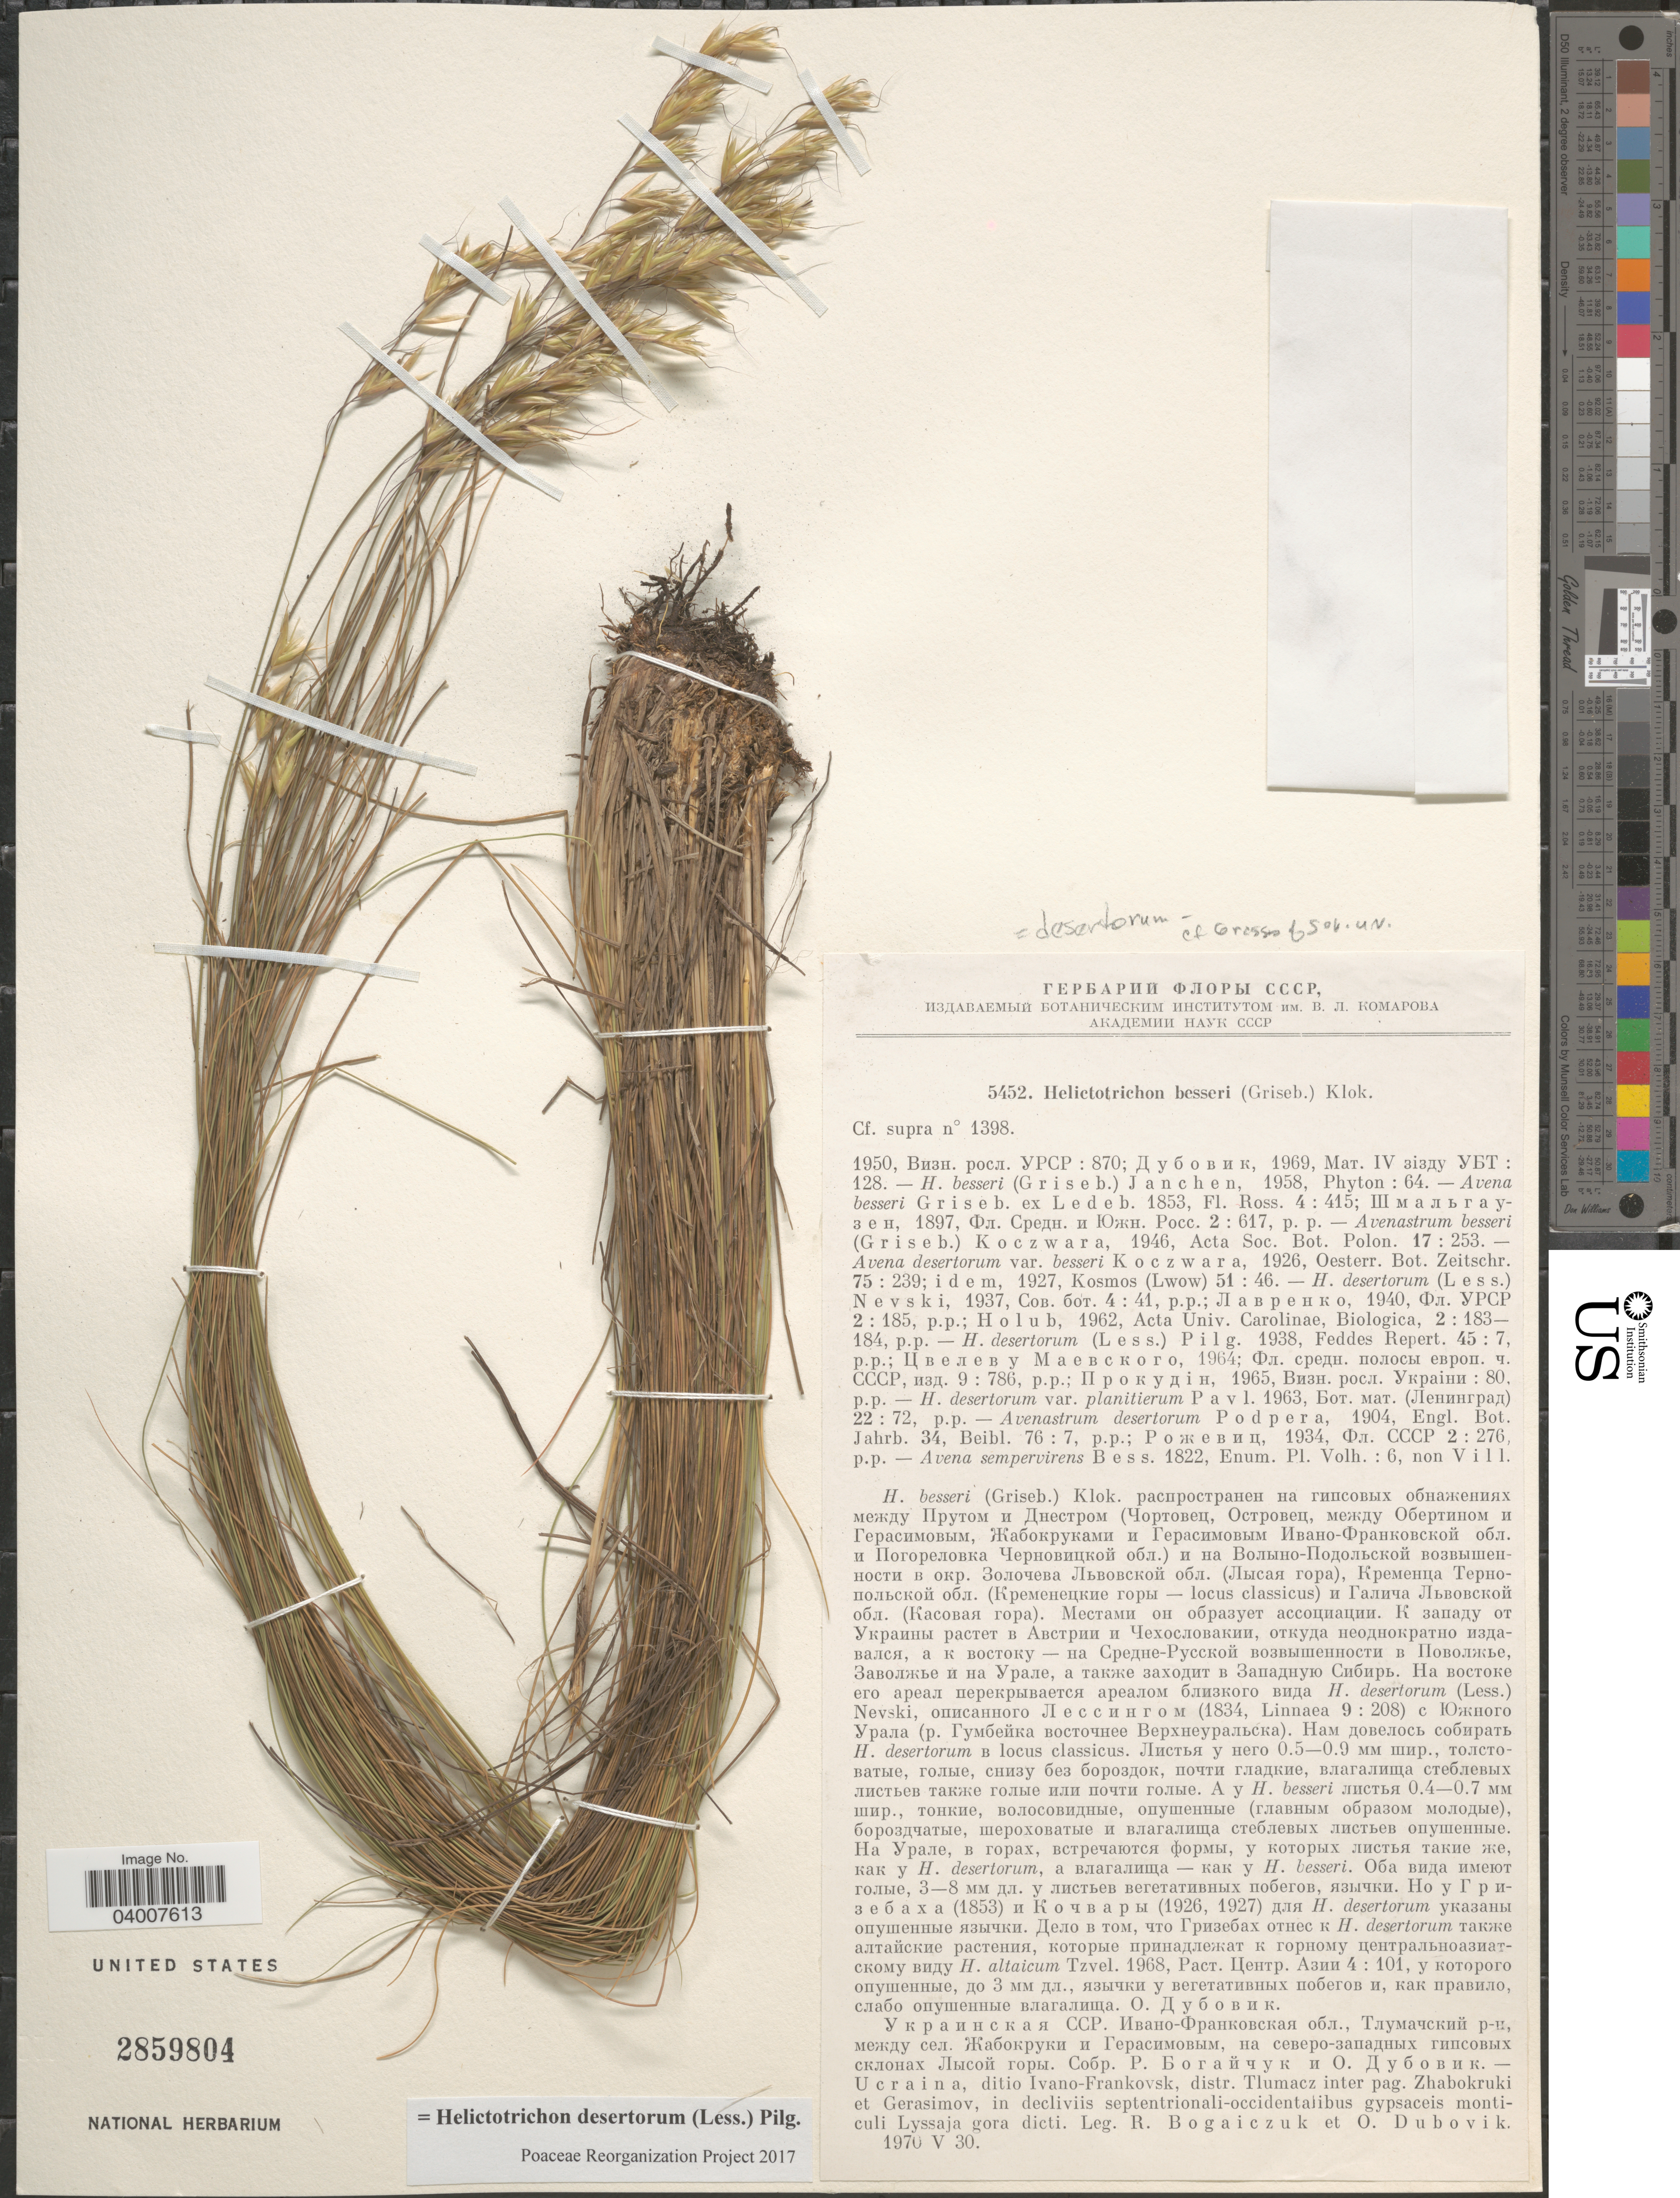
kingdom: Plantae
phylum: Tracheophyta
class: Liliopsida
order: Poales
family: Poaceae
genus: Helictotrichon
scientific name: Helictotrichon desertorum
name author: (Less.) Pilg.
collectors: R. Bogaiczuk & O. Dubovik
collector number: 5452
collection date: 1970-05-30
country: Ukraine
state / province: Ivano-Frankivs'k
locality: Ditio Ivano-Frankovsk, distr. Tlumacz inter pag. Zhabokruki et Gerasimov, in decliviis septentrionali-occidentalibus gypsaceis monticuli Lyssaja gora dicti.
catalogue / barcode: US 2859804